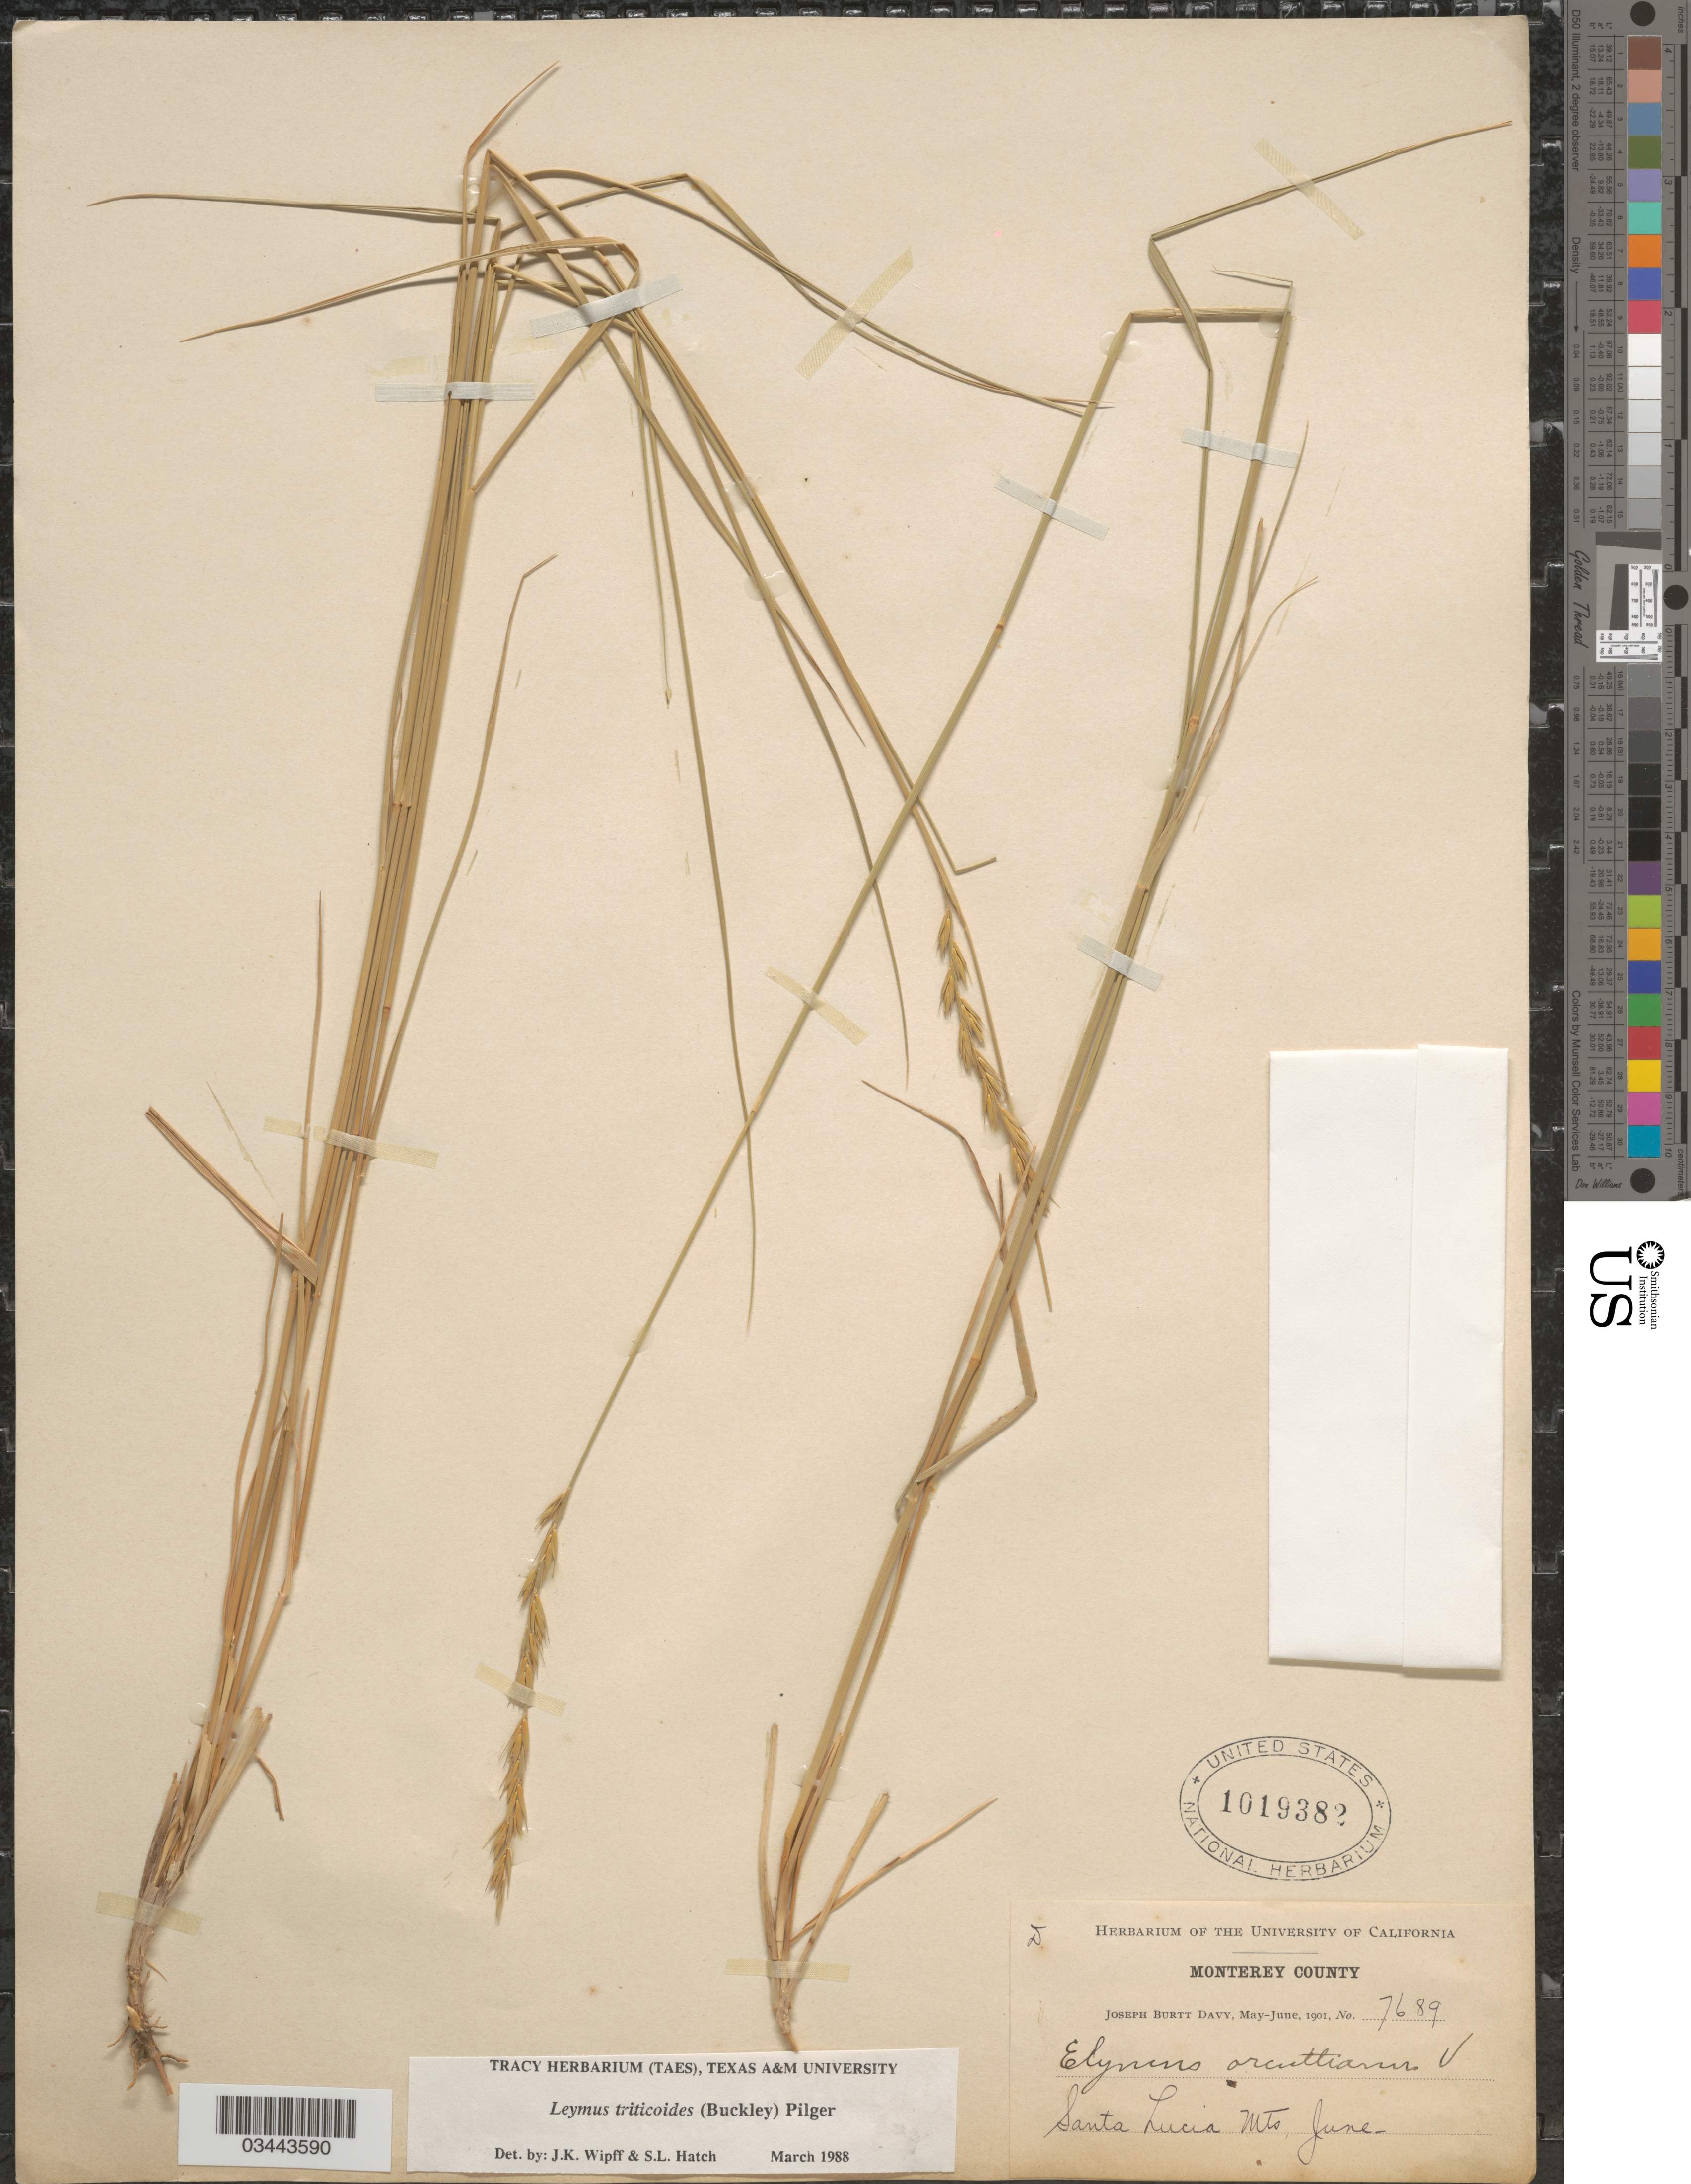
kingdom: Plantae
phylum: Tracheophyta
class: Liliopsida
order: Poales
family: Poaceae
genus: Leymus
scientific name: Leymus triticoides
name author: (Buckley) Pilg.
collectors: J. Burtt Davy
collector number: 7689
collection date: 1901-06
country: United States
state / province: California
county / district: Monterey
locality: Monterey County. Santa Lucia Mts.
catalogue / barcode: US 1019382